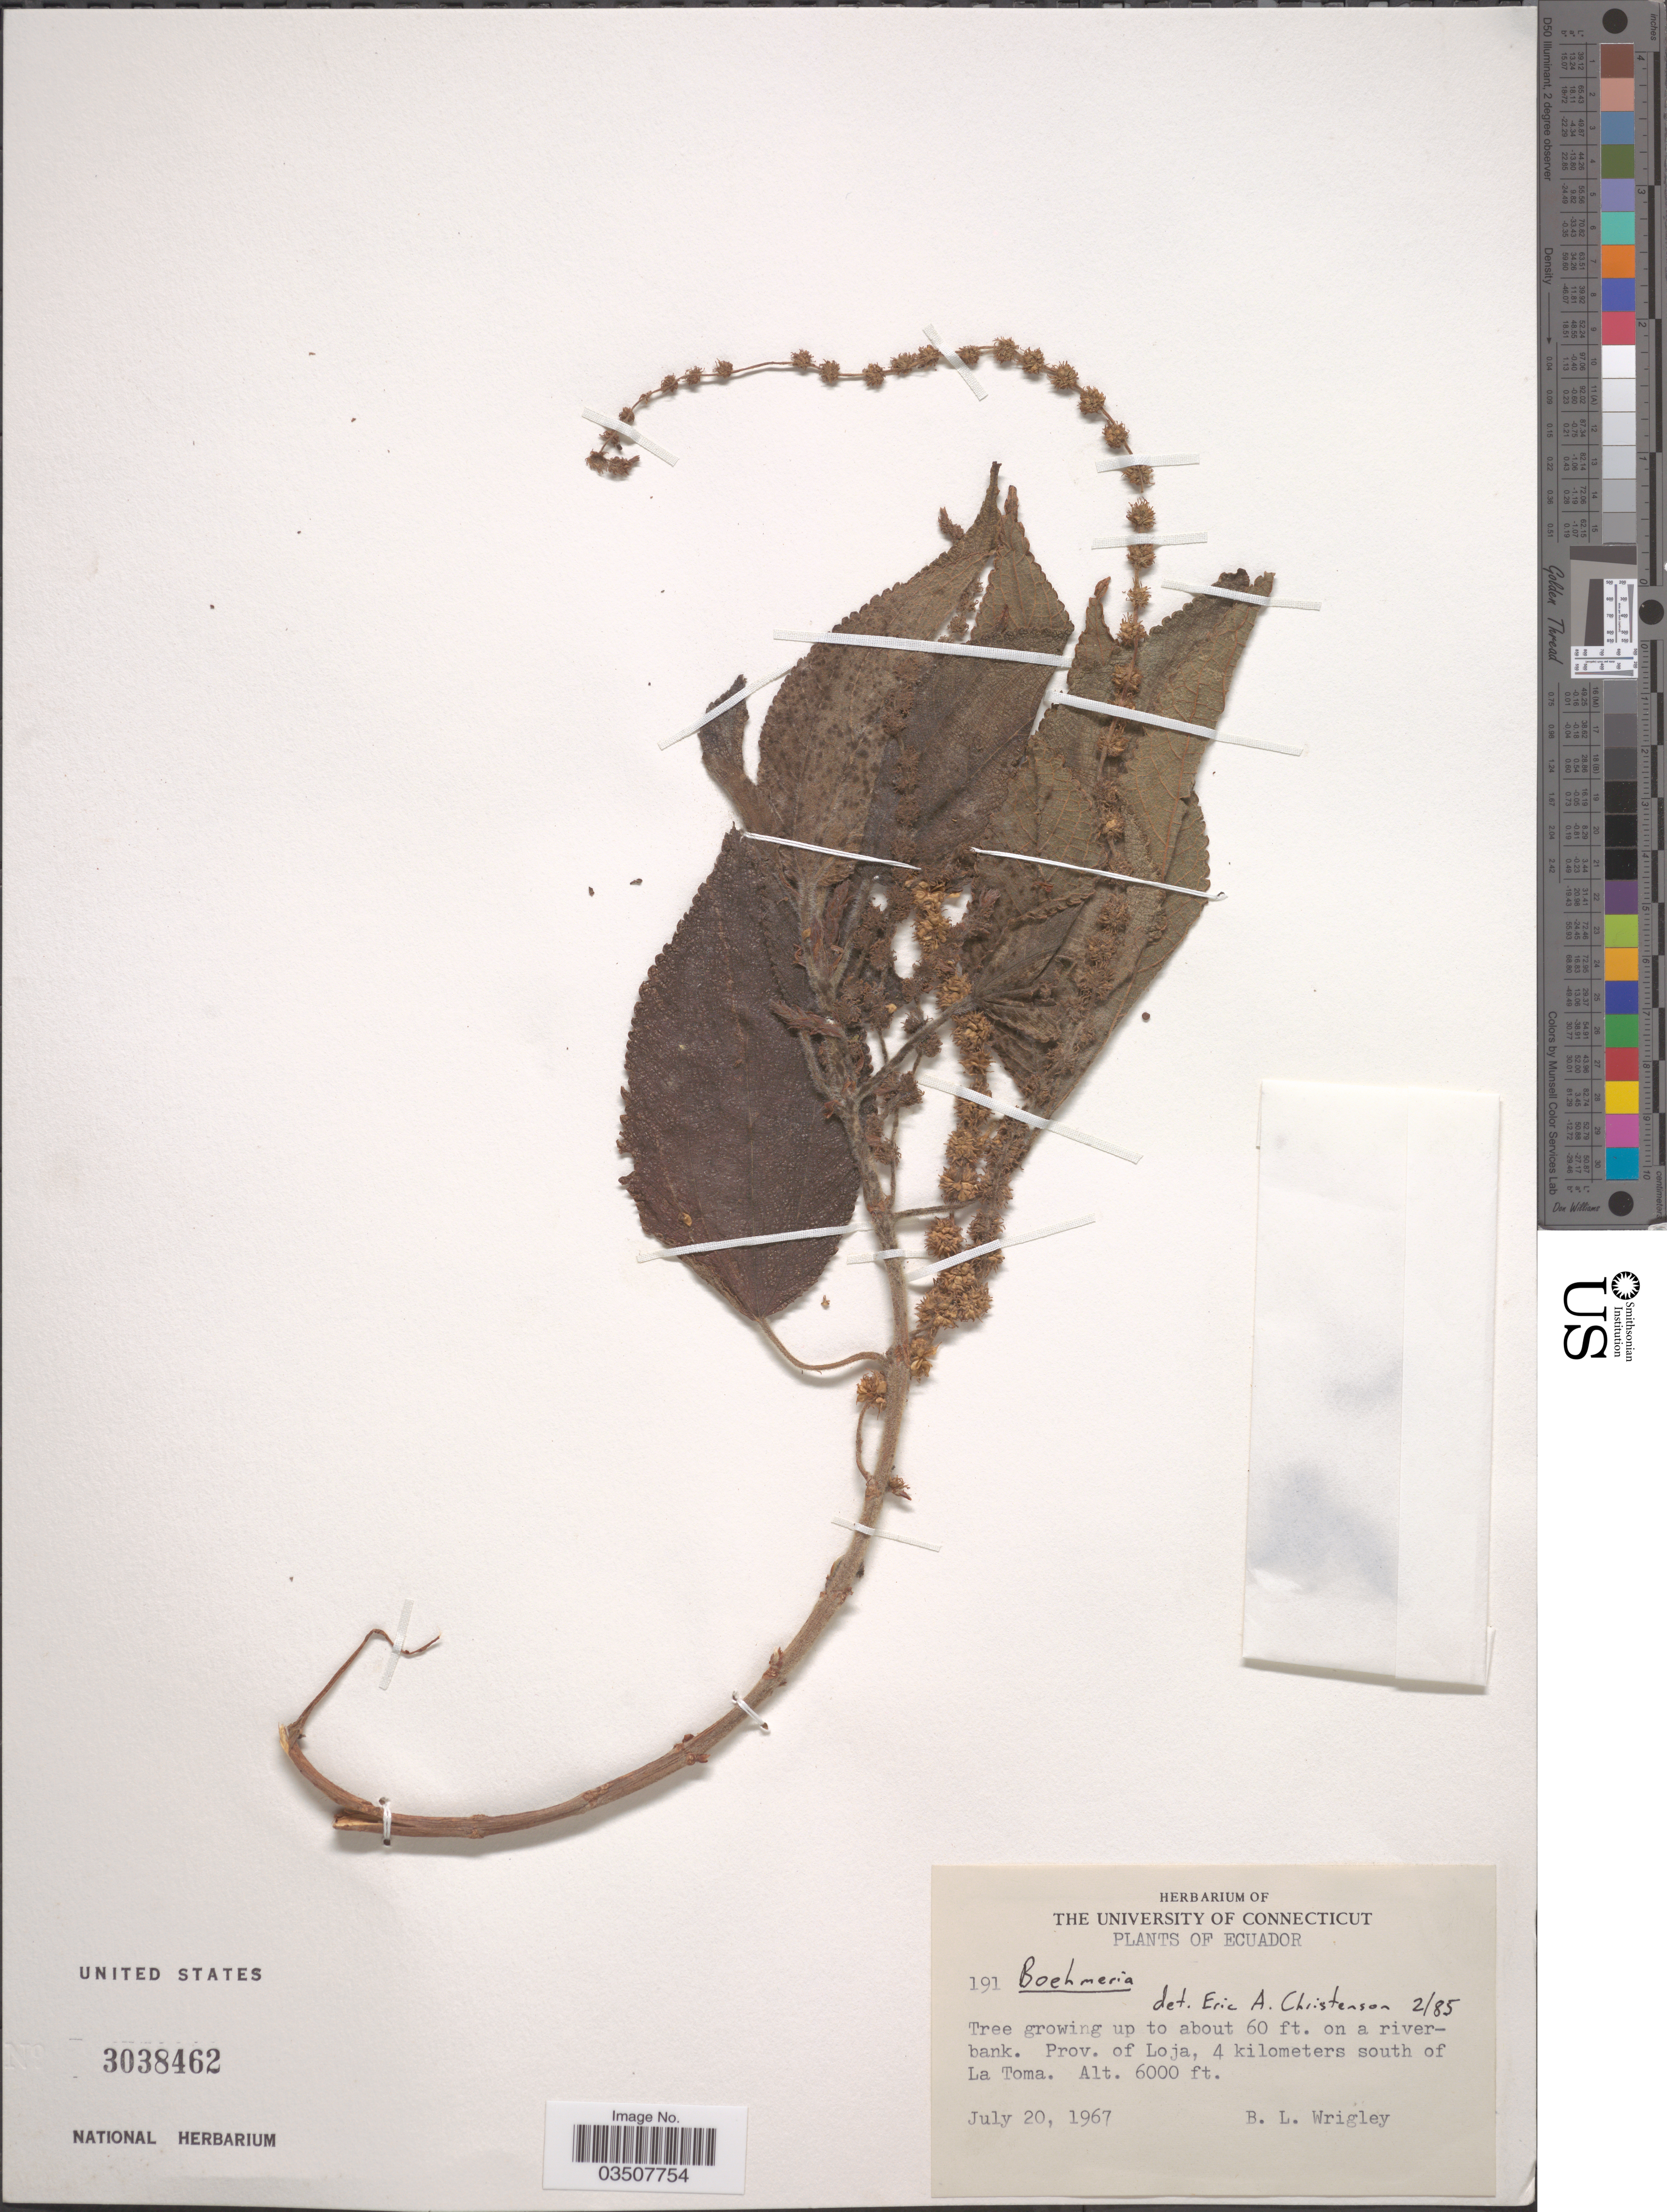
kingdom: Plantae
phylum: Tracheophyta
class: Magnoliopsida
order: Rosales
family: Urticaceae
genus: Boehmeria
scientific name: Boehmeria sp.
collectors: B. L. Wrigley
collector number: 191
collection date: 1967-07-20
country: Ecuador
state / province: Loja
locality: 4 kilometers south of La Toma.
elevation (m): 1829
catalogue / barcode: US 3038462